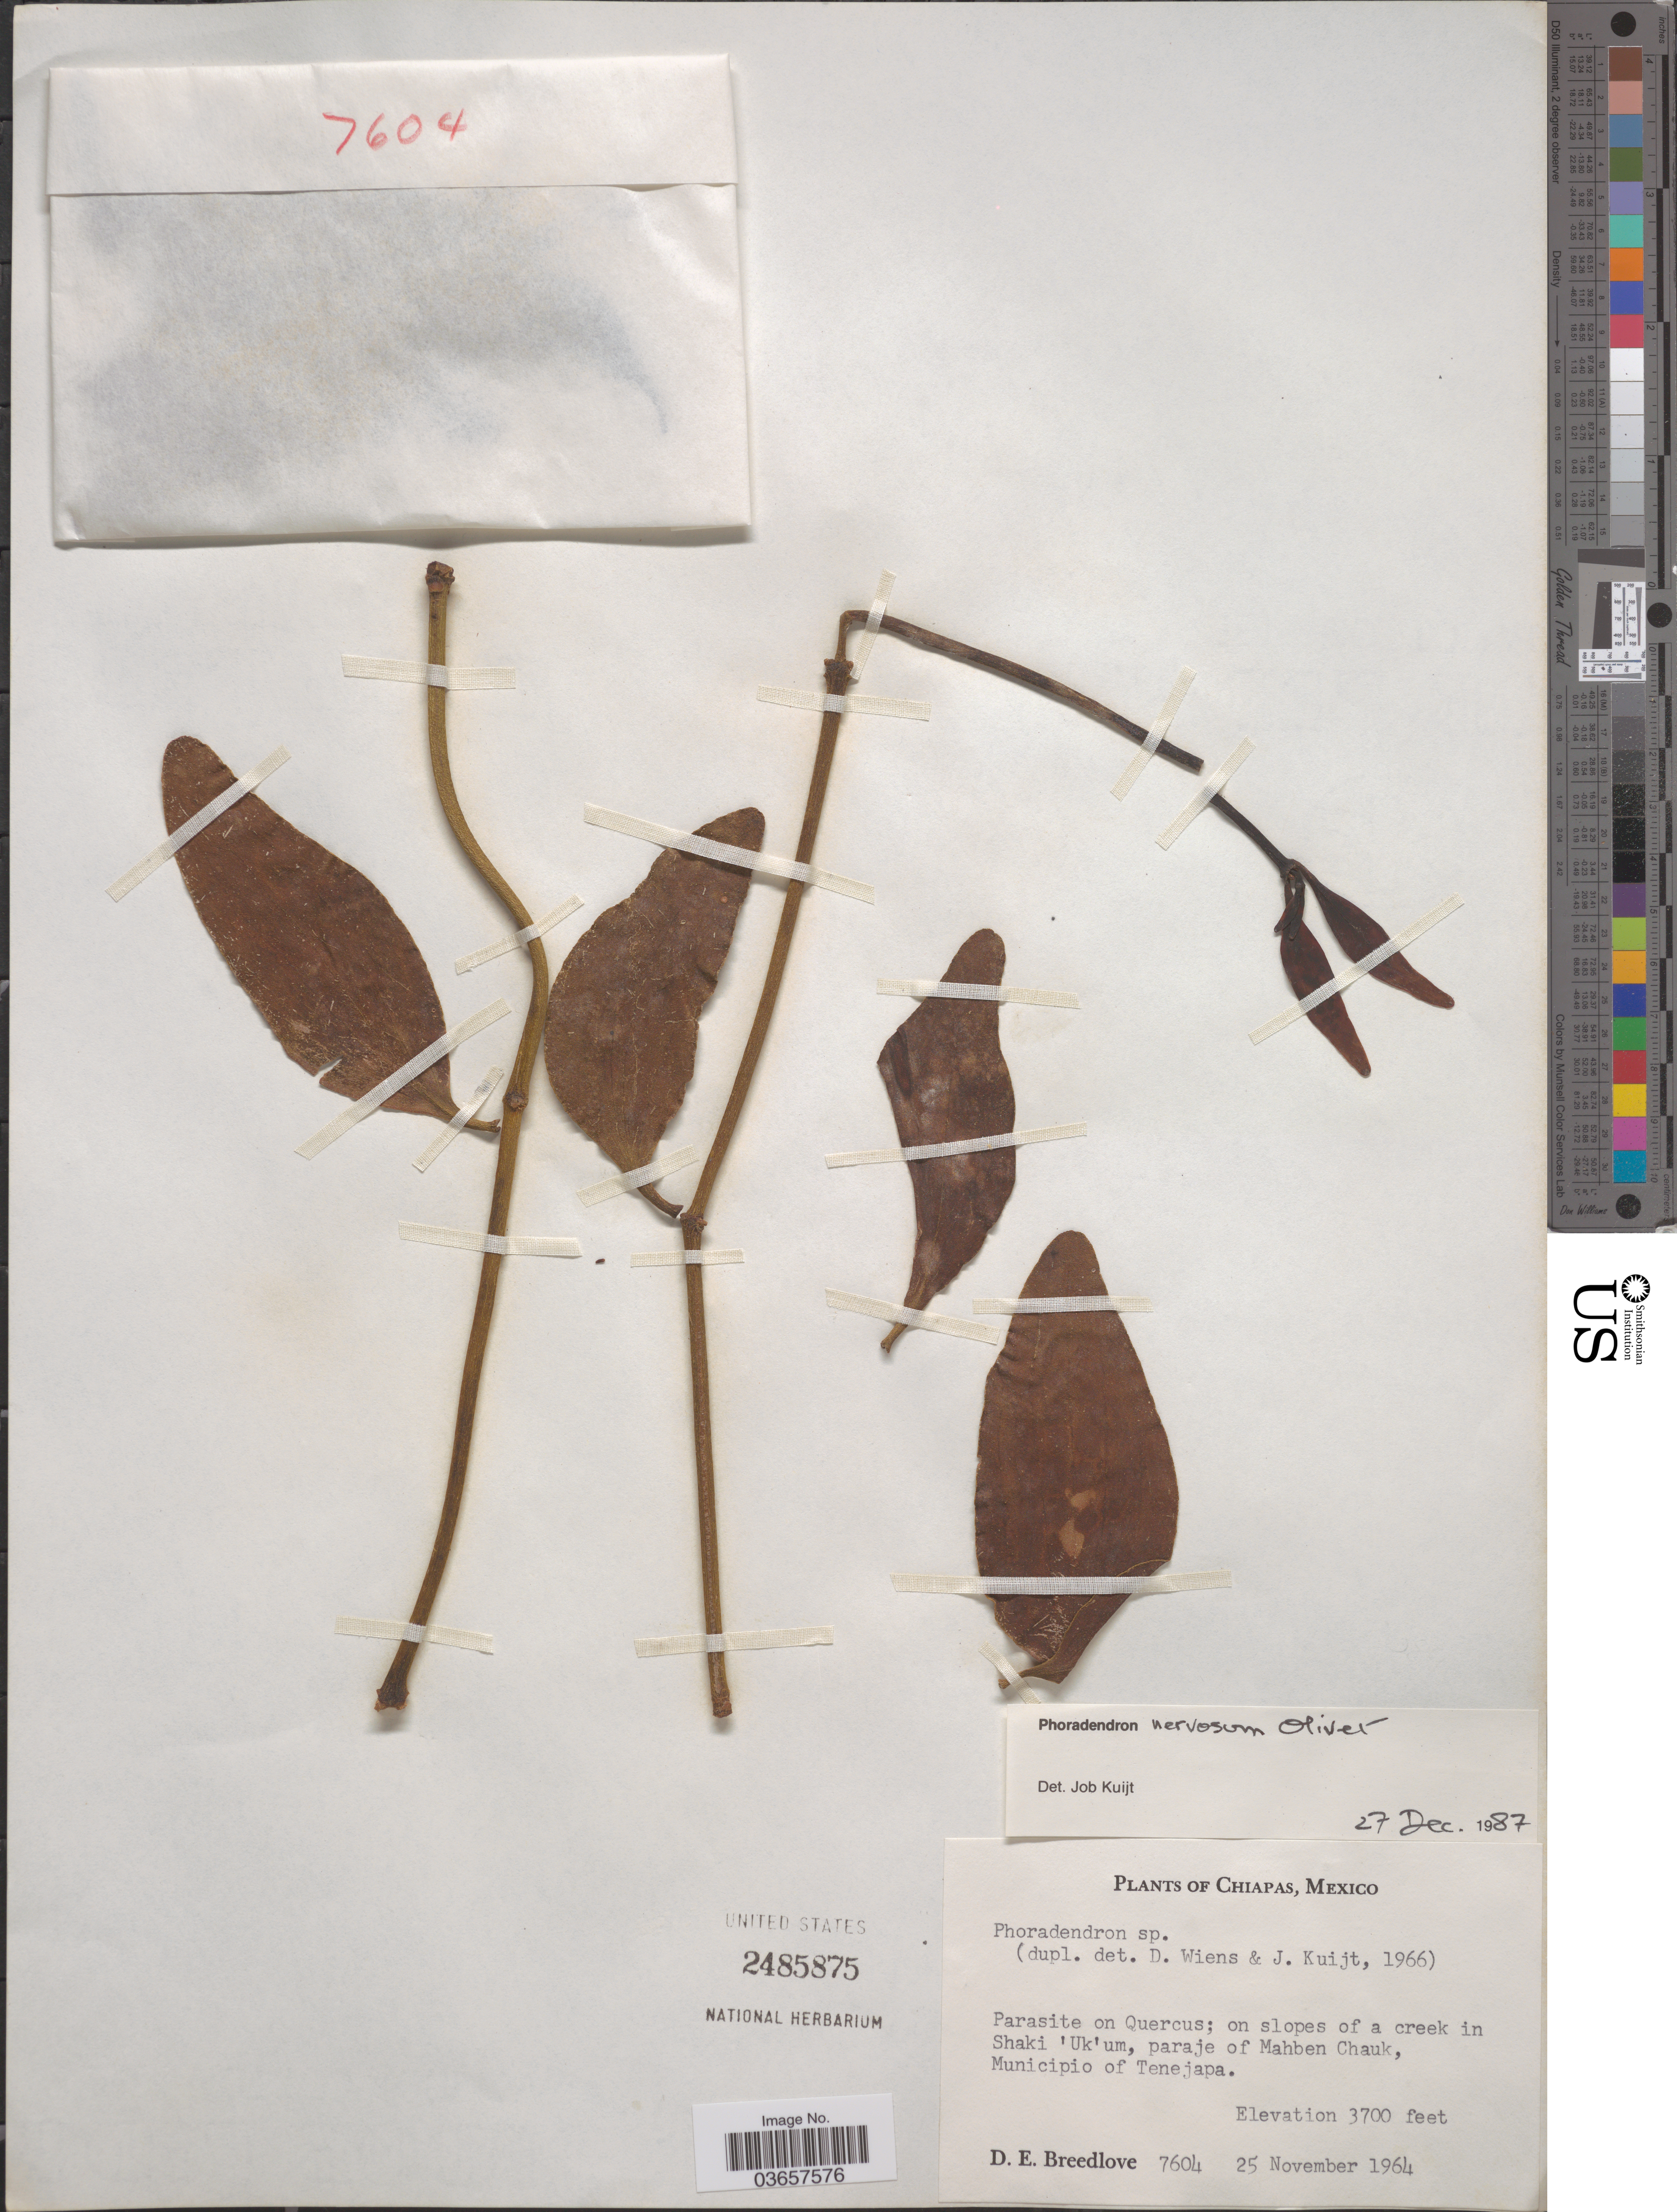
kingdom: Plantae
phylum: Tracheophyta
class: Magnoliopsida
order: Santalales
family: Viscaceae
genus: Phoradendron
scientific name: Phoradendron nervosum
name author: Oliv.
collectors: D. E. Breedlove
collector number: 7604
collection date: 1964-11-25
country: Mexico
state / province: Chiapas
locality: On slopes of a creek in Shaki 'Uk'um, paraje of Mahben Chauk, Municipio of Tenejapa.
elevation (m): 1128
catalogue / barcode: US 2485875